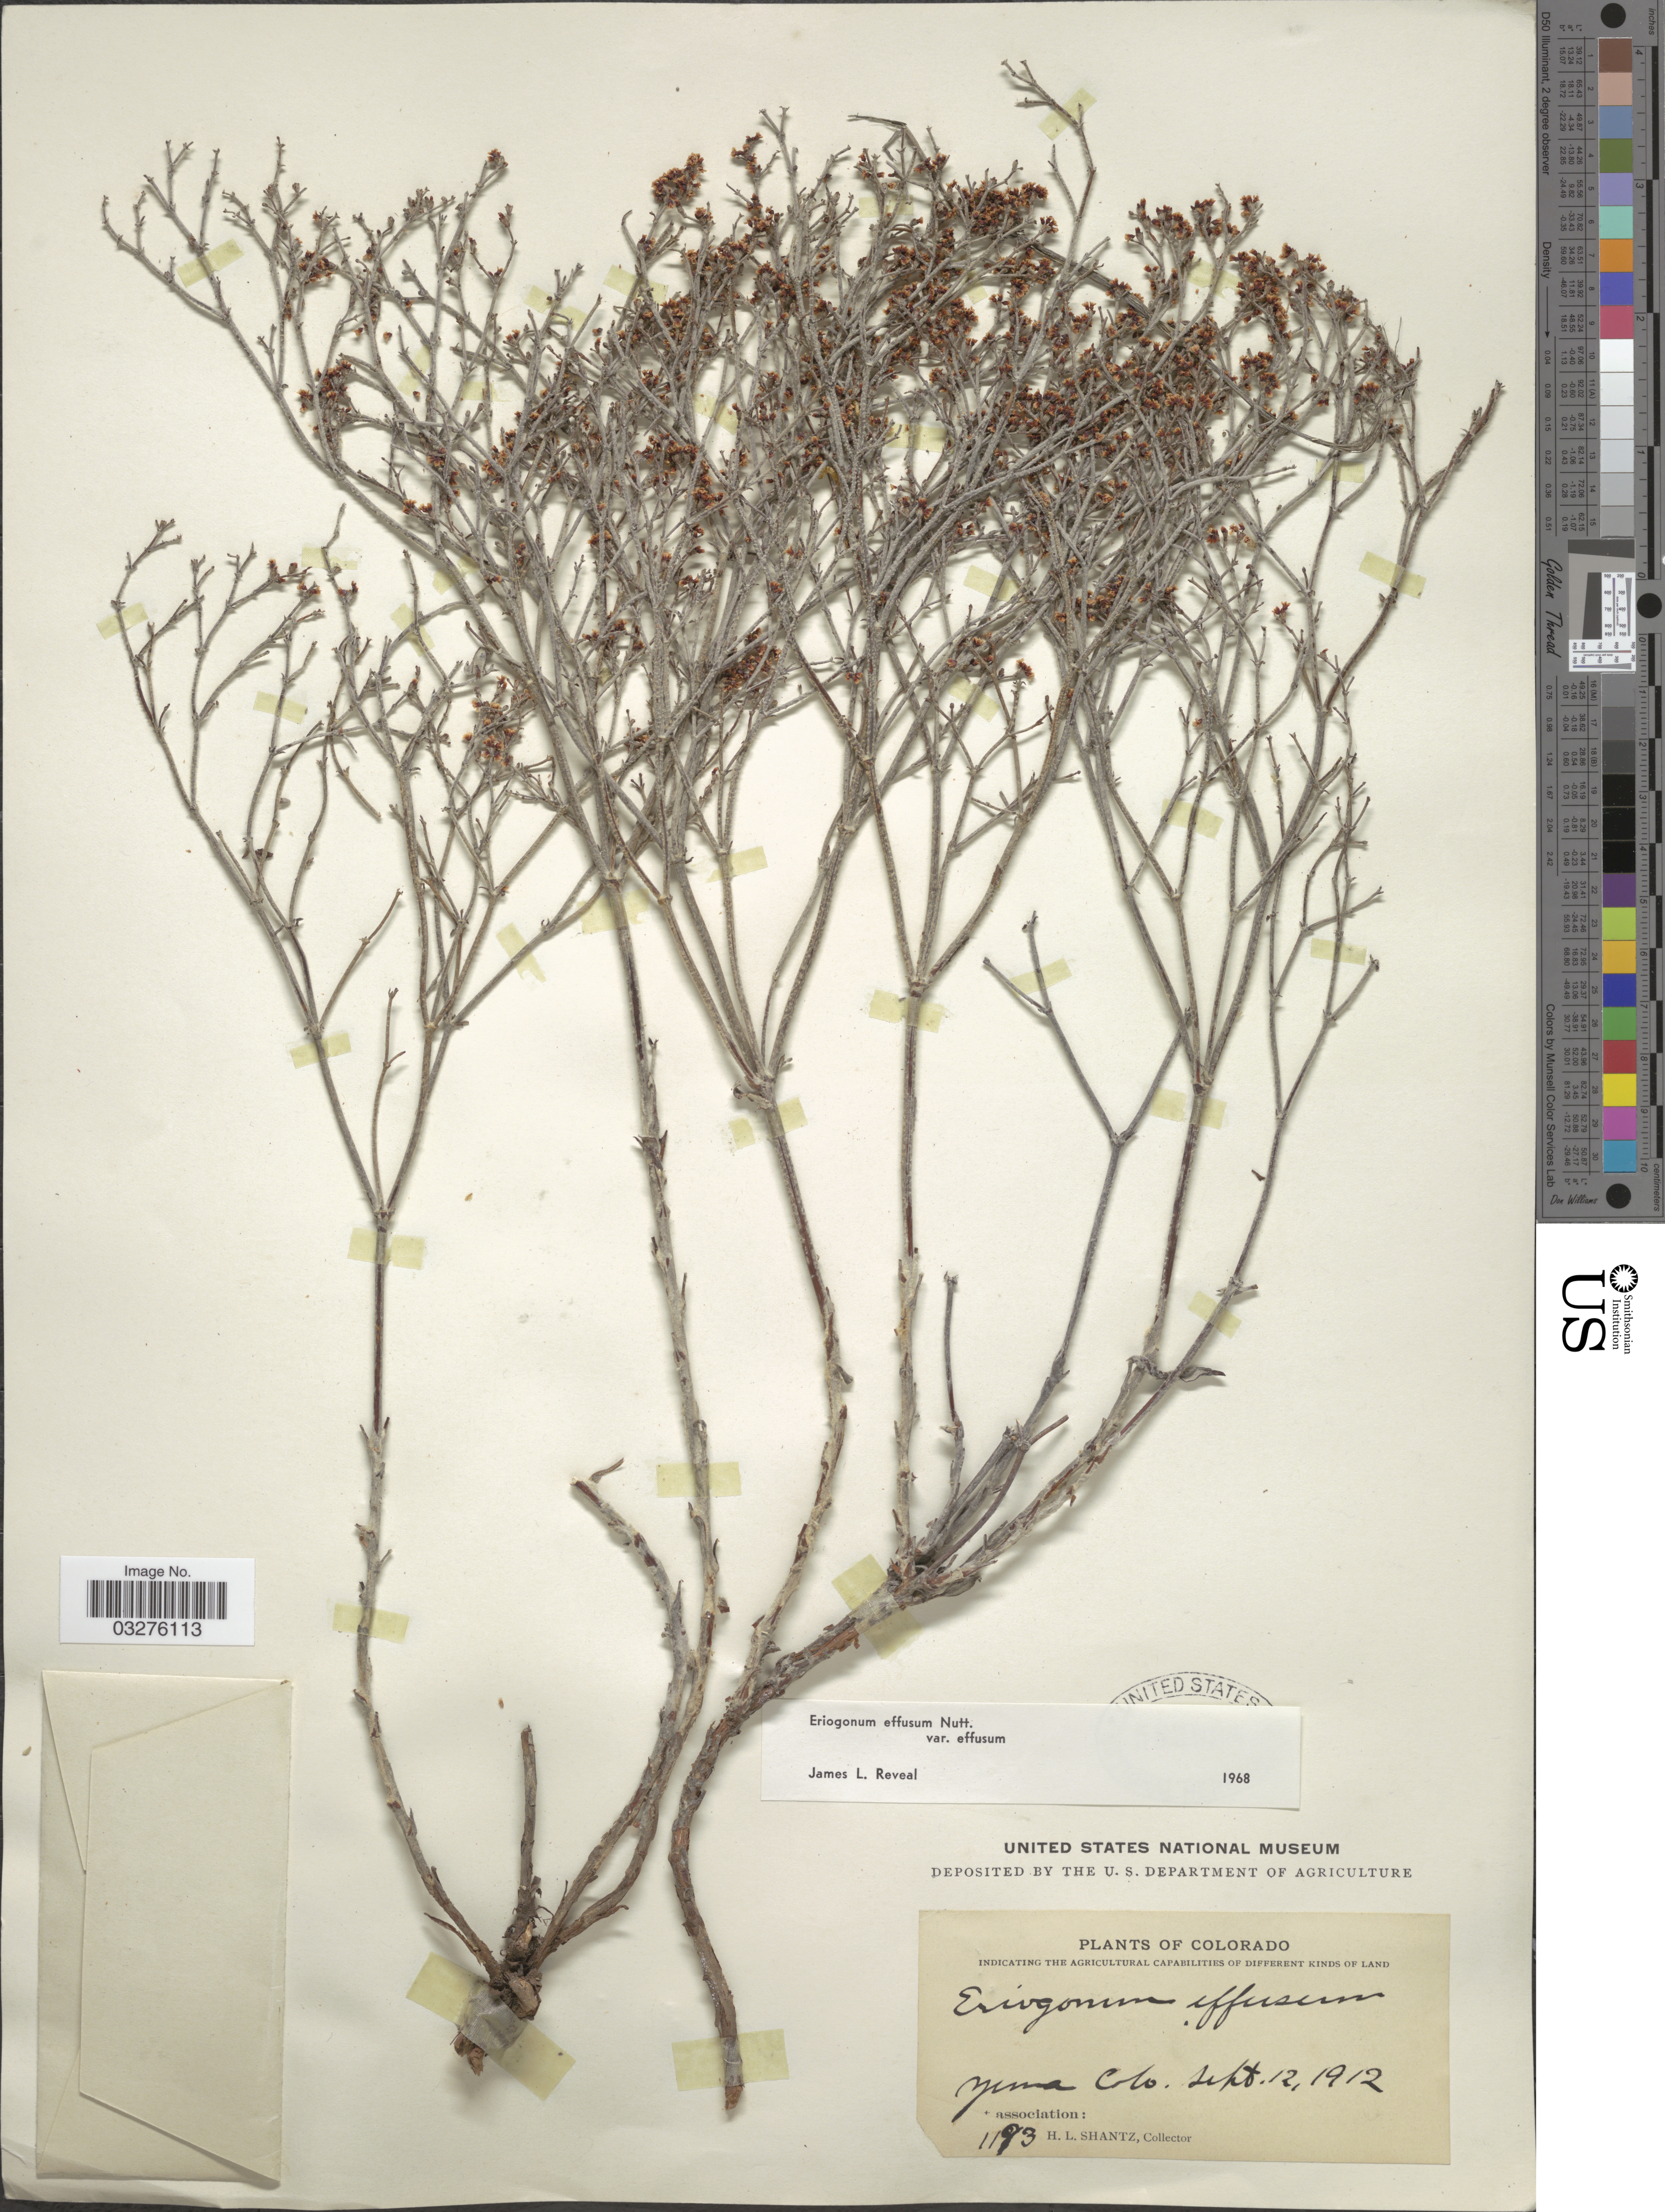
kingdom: Plantae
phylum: Tracheophyta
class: Magnoliopsida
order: Caryophyllales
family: Polygonaceae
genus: Eriogonum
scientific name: Eriogonum effusum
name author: Nutt.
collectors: H. Shantz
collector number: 1193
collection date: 1912-09-12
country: United States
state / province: Colorado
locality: Yuma.